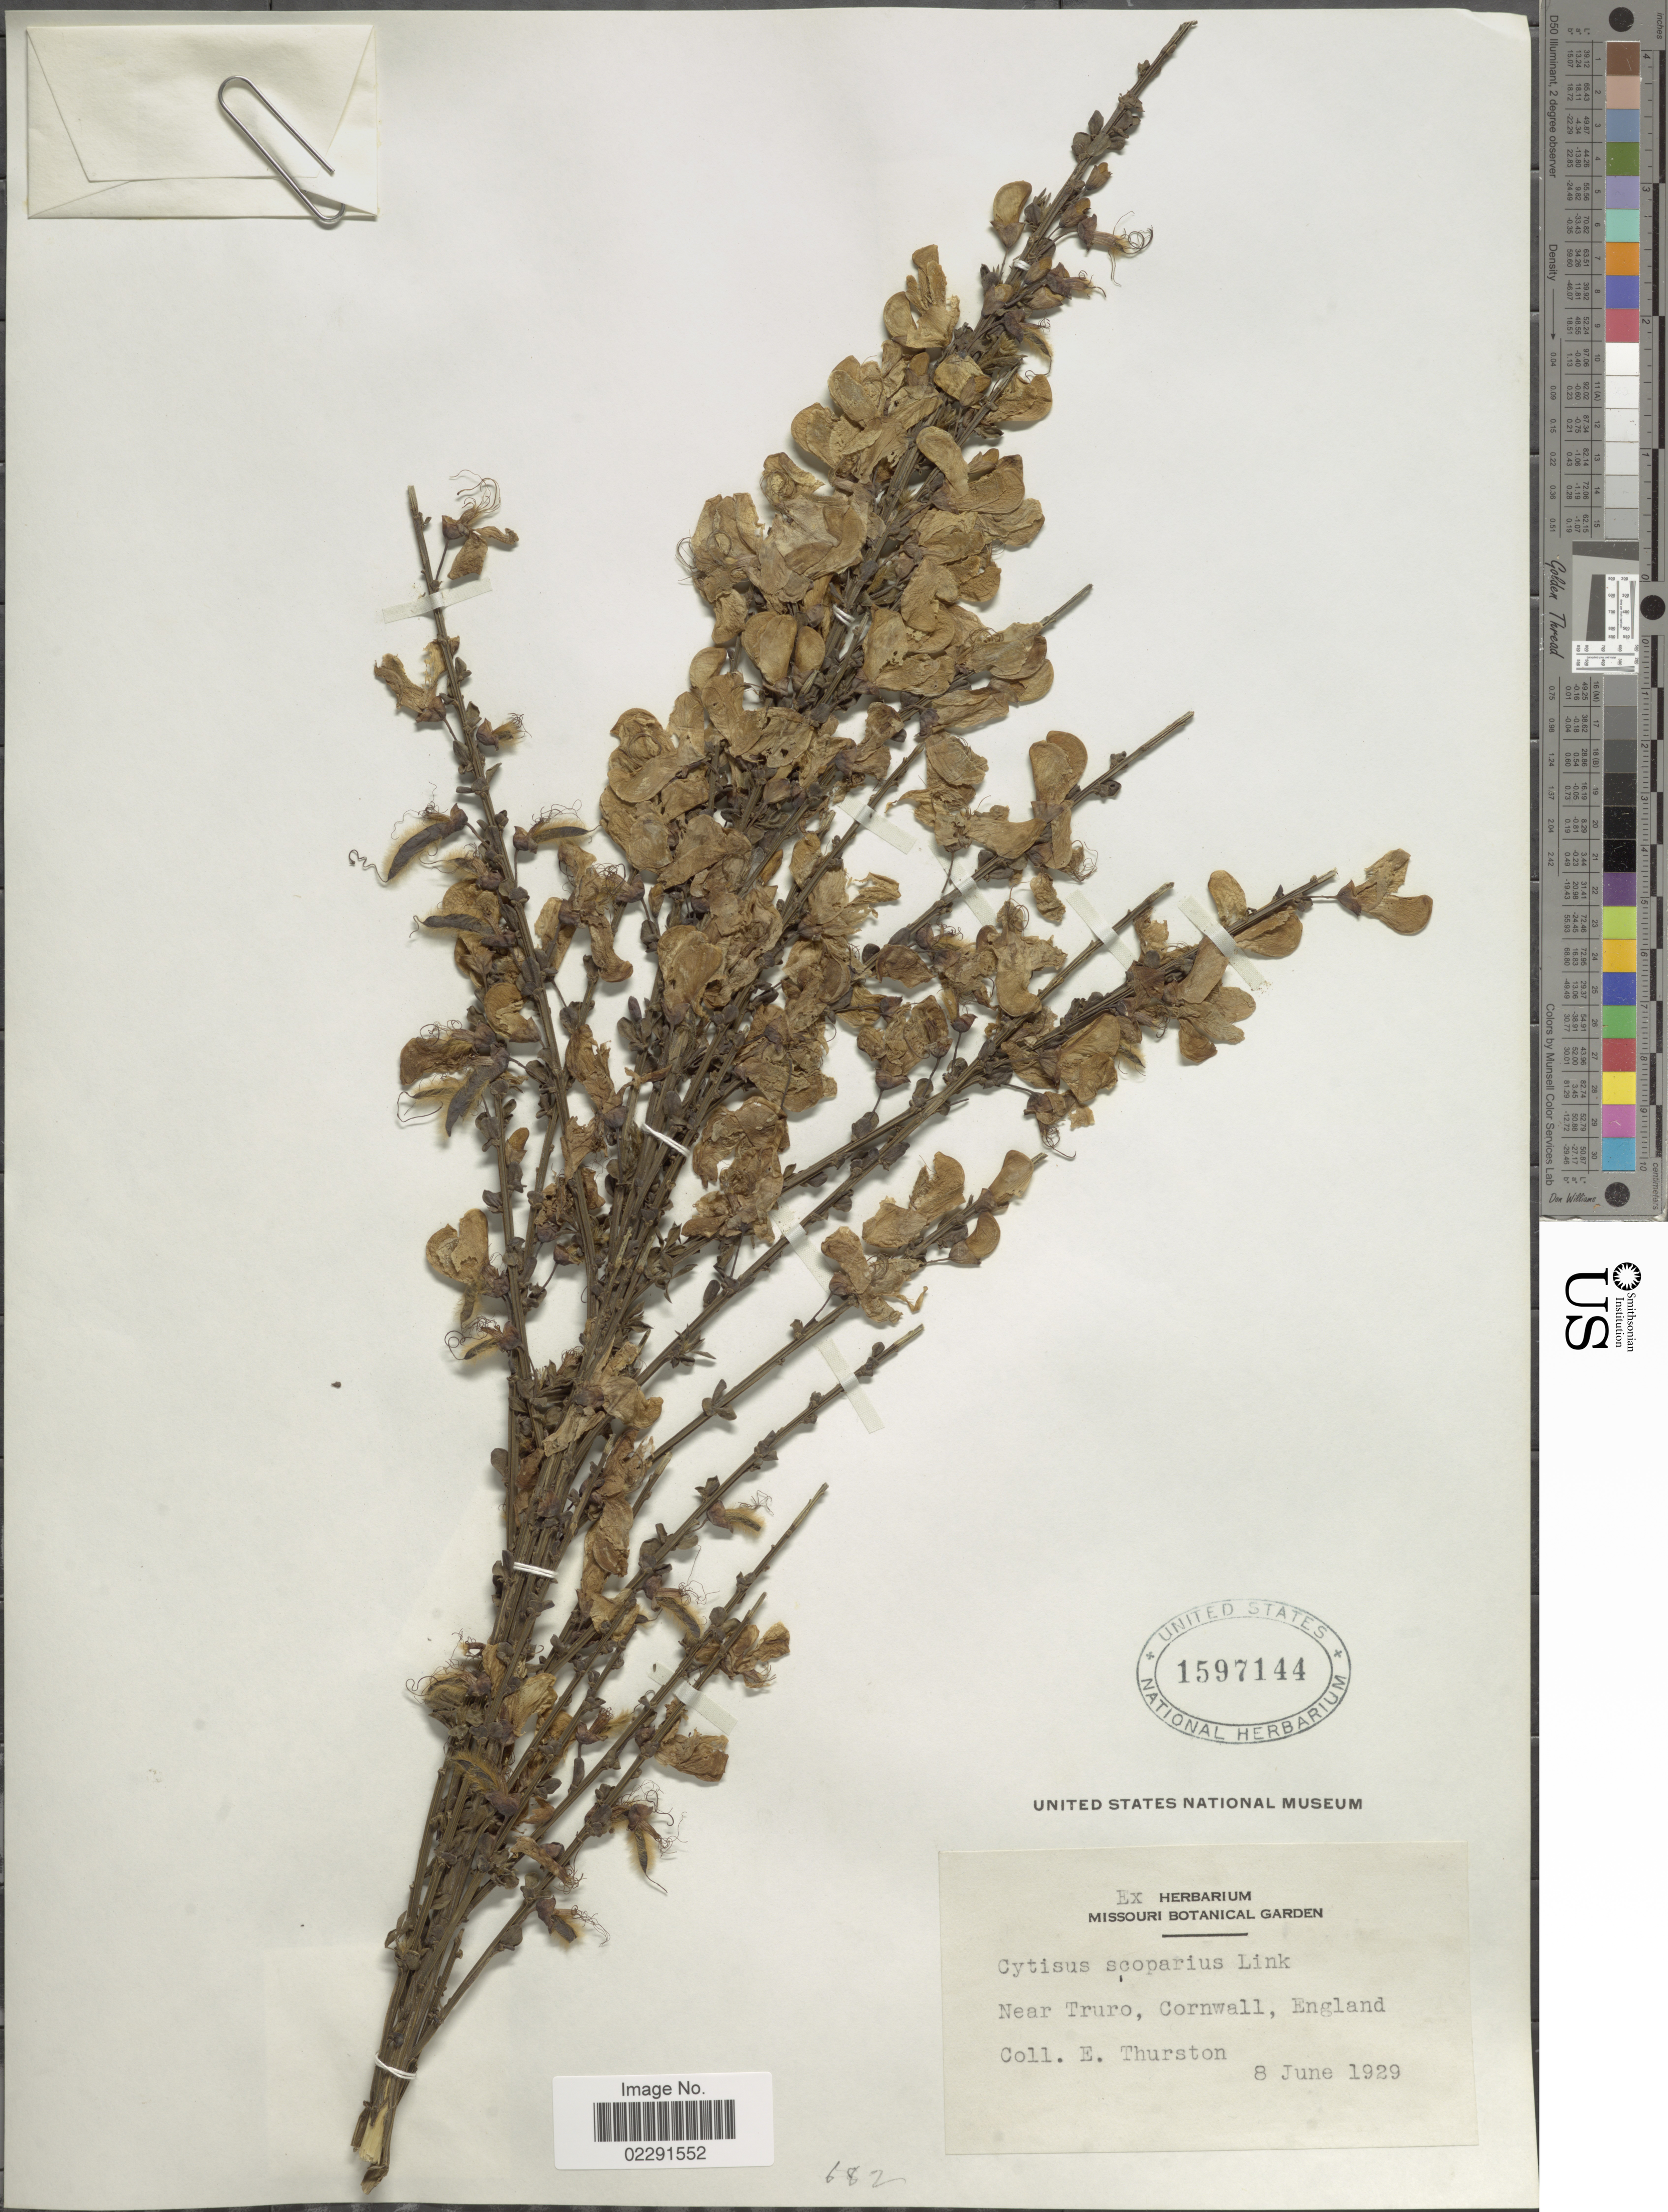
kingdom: Plantae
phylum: Tracheophyta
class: Magnoliopsida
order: Fabales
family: Fabaceae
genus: Cytisus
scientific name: Cytisus scoparius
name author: (L.) Link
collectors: E. Thurston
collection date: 1929-06-08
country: United Kingdom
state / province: England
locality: Near Truro, Cornwall, England.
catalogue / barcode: US 1597144